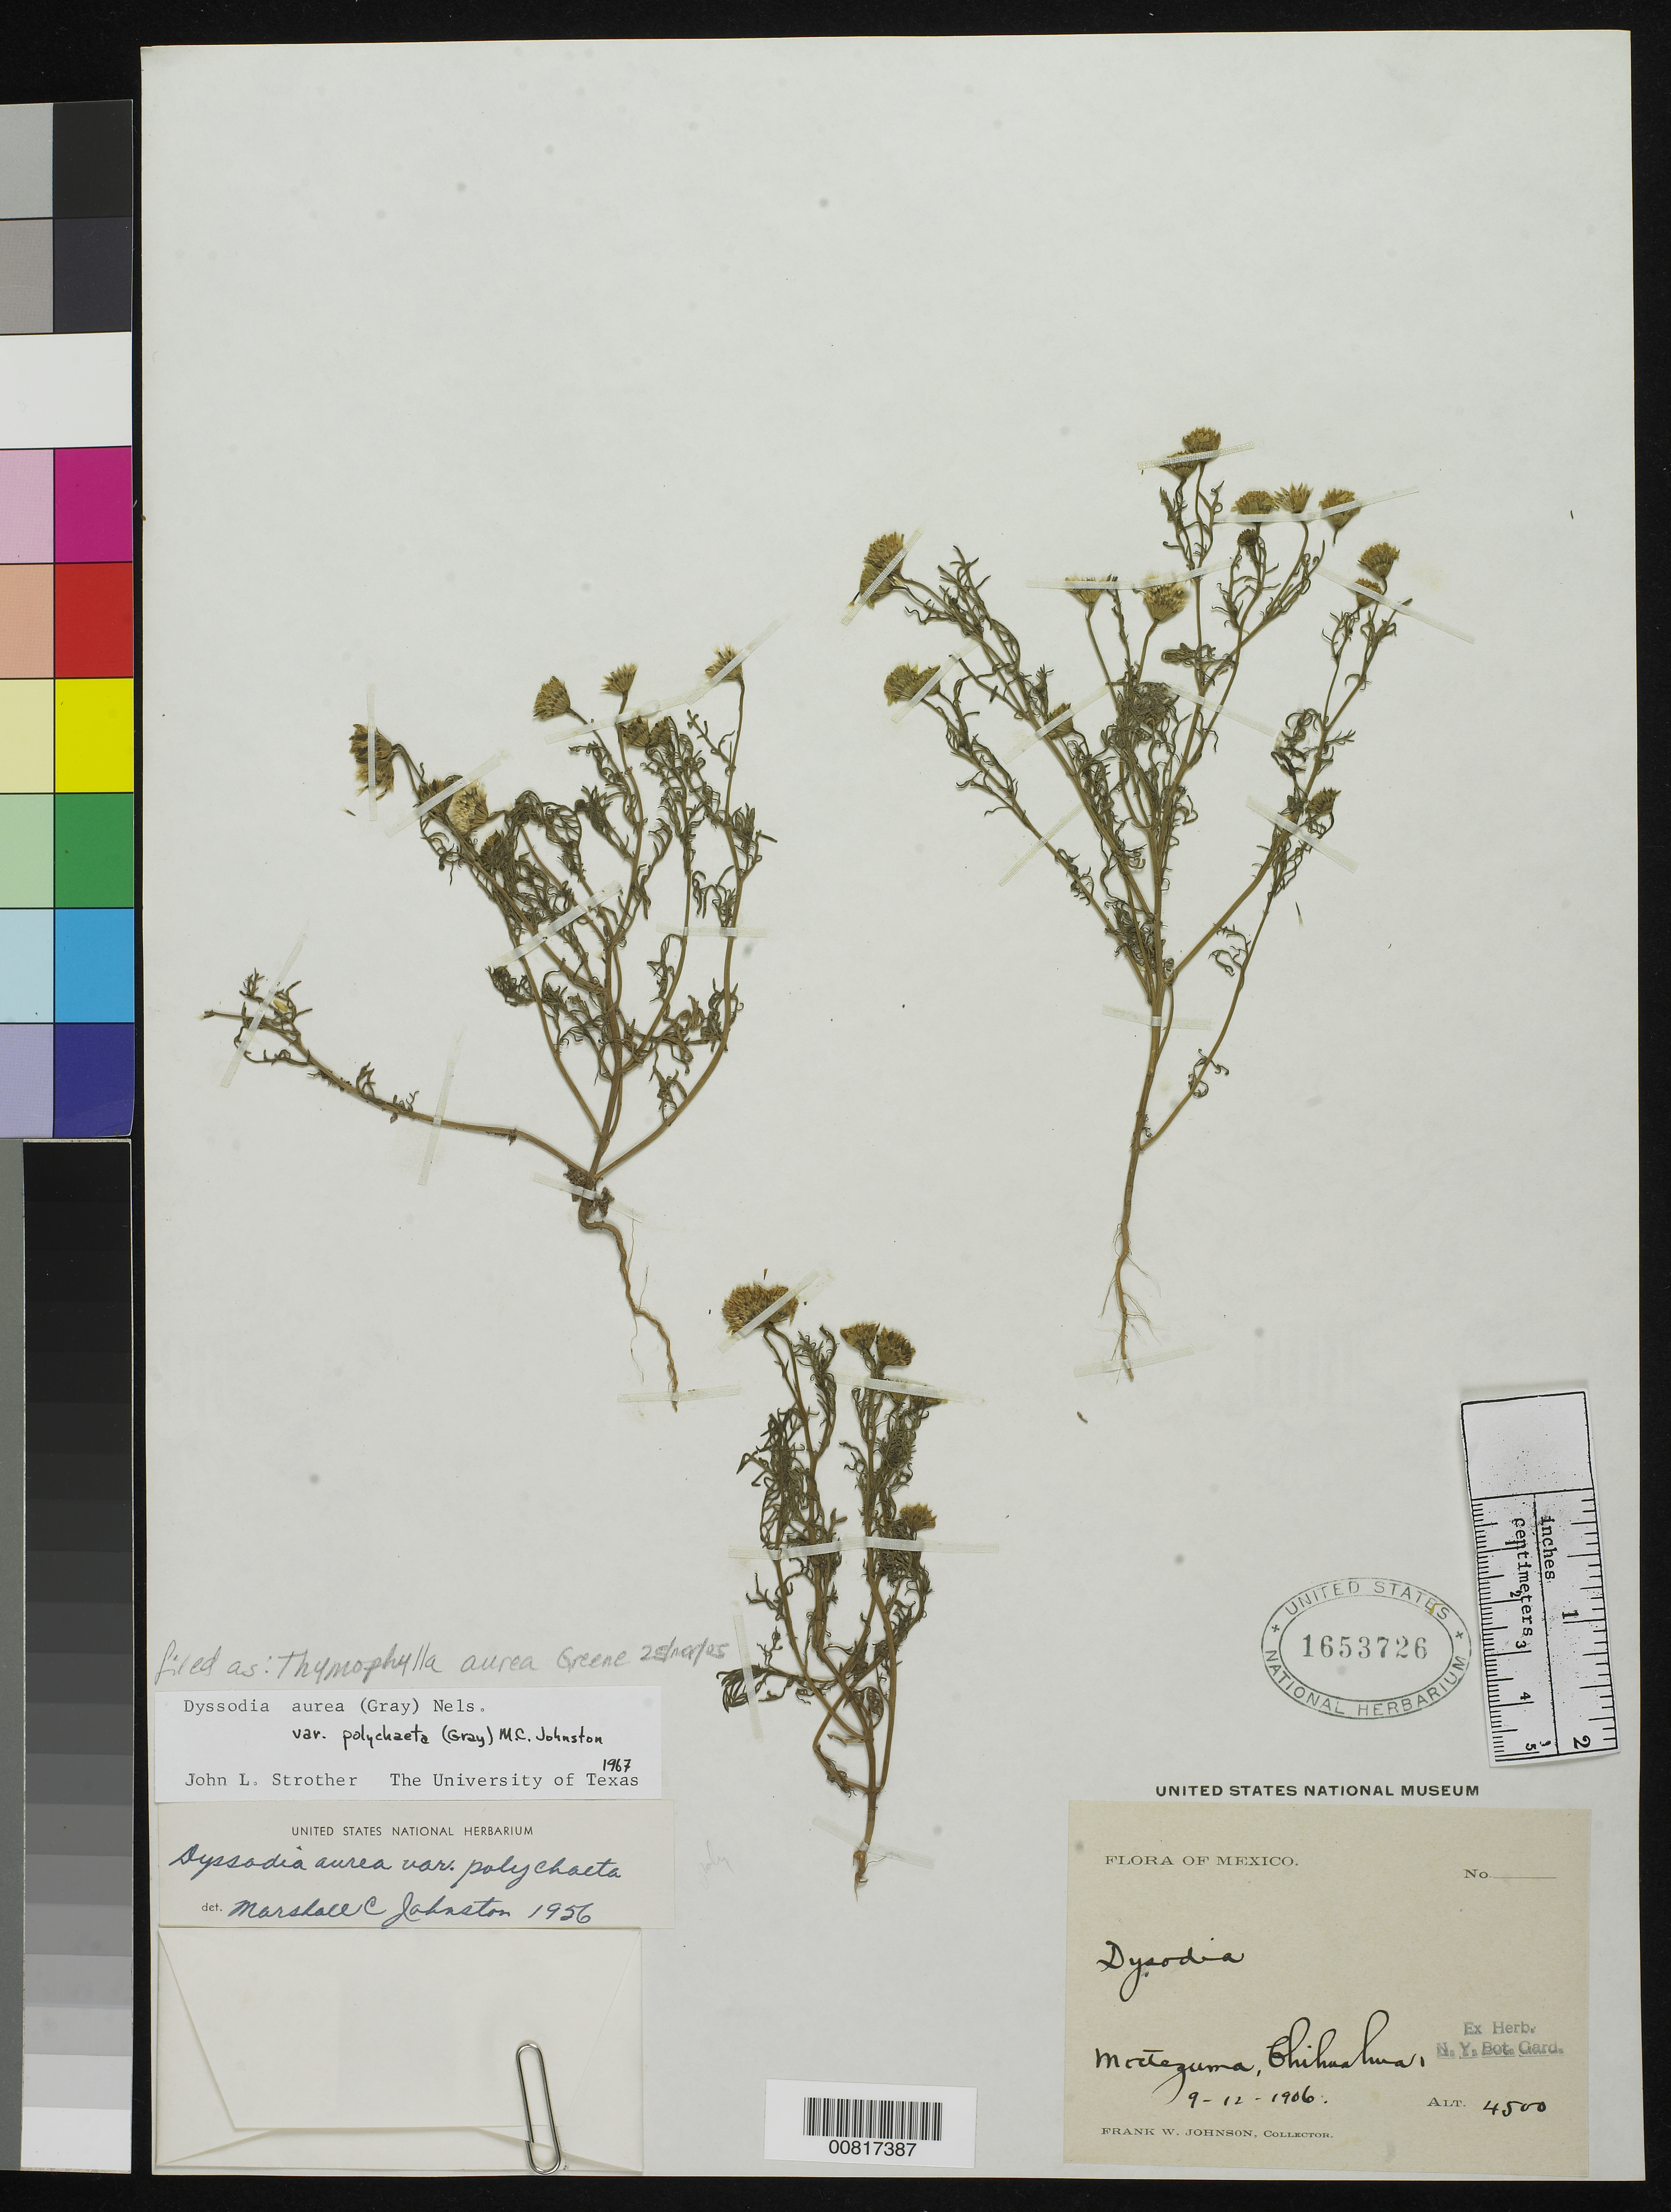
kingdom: Plantae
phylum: Tracheophyta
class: Magnoliopsida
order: Asterales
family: Asteraceae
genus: Thymophylla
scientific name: Thymophylla aurea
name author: (A. Gray) Greene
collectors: F. W. Johnson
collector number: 4500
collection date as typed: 12 Sep 1906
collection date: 1906-09-12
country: Mexico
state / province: Chihuahua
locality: Moctezuma, Chihuahua.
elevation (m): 1372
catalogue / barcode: US 1653726